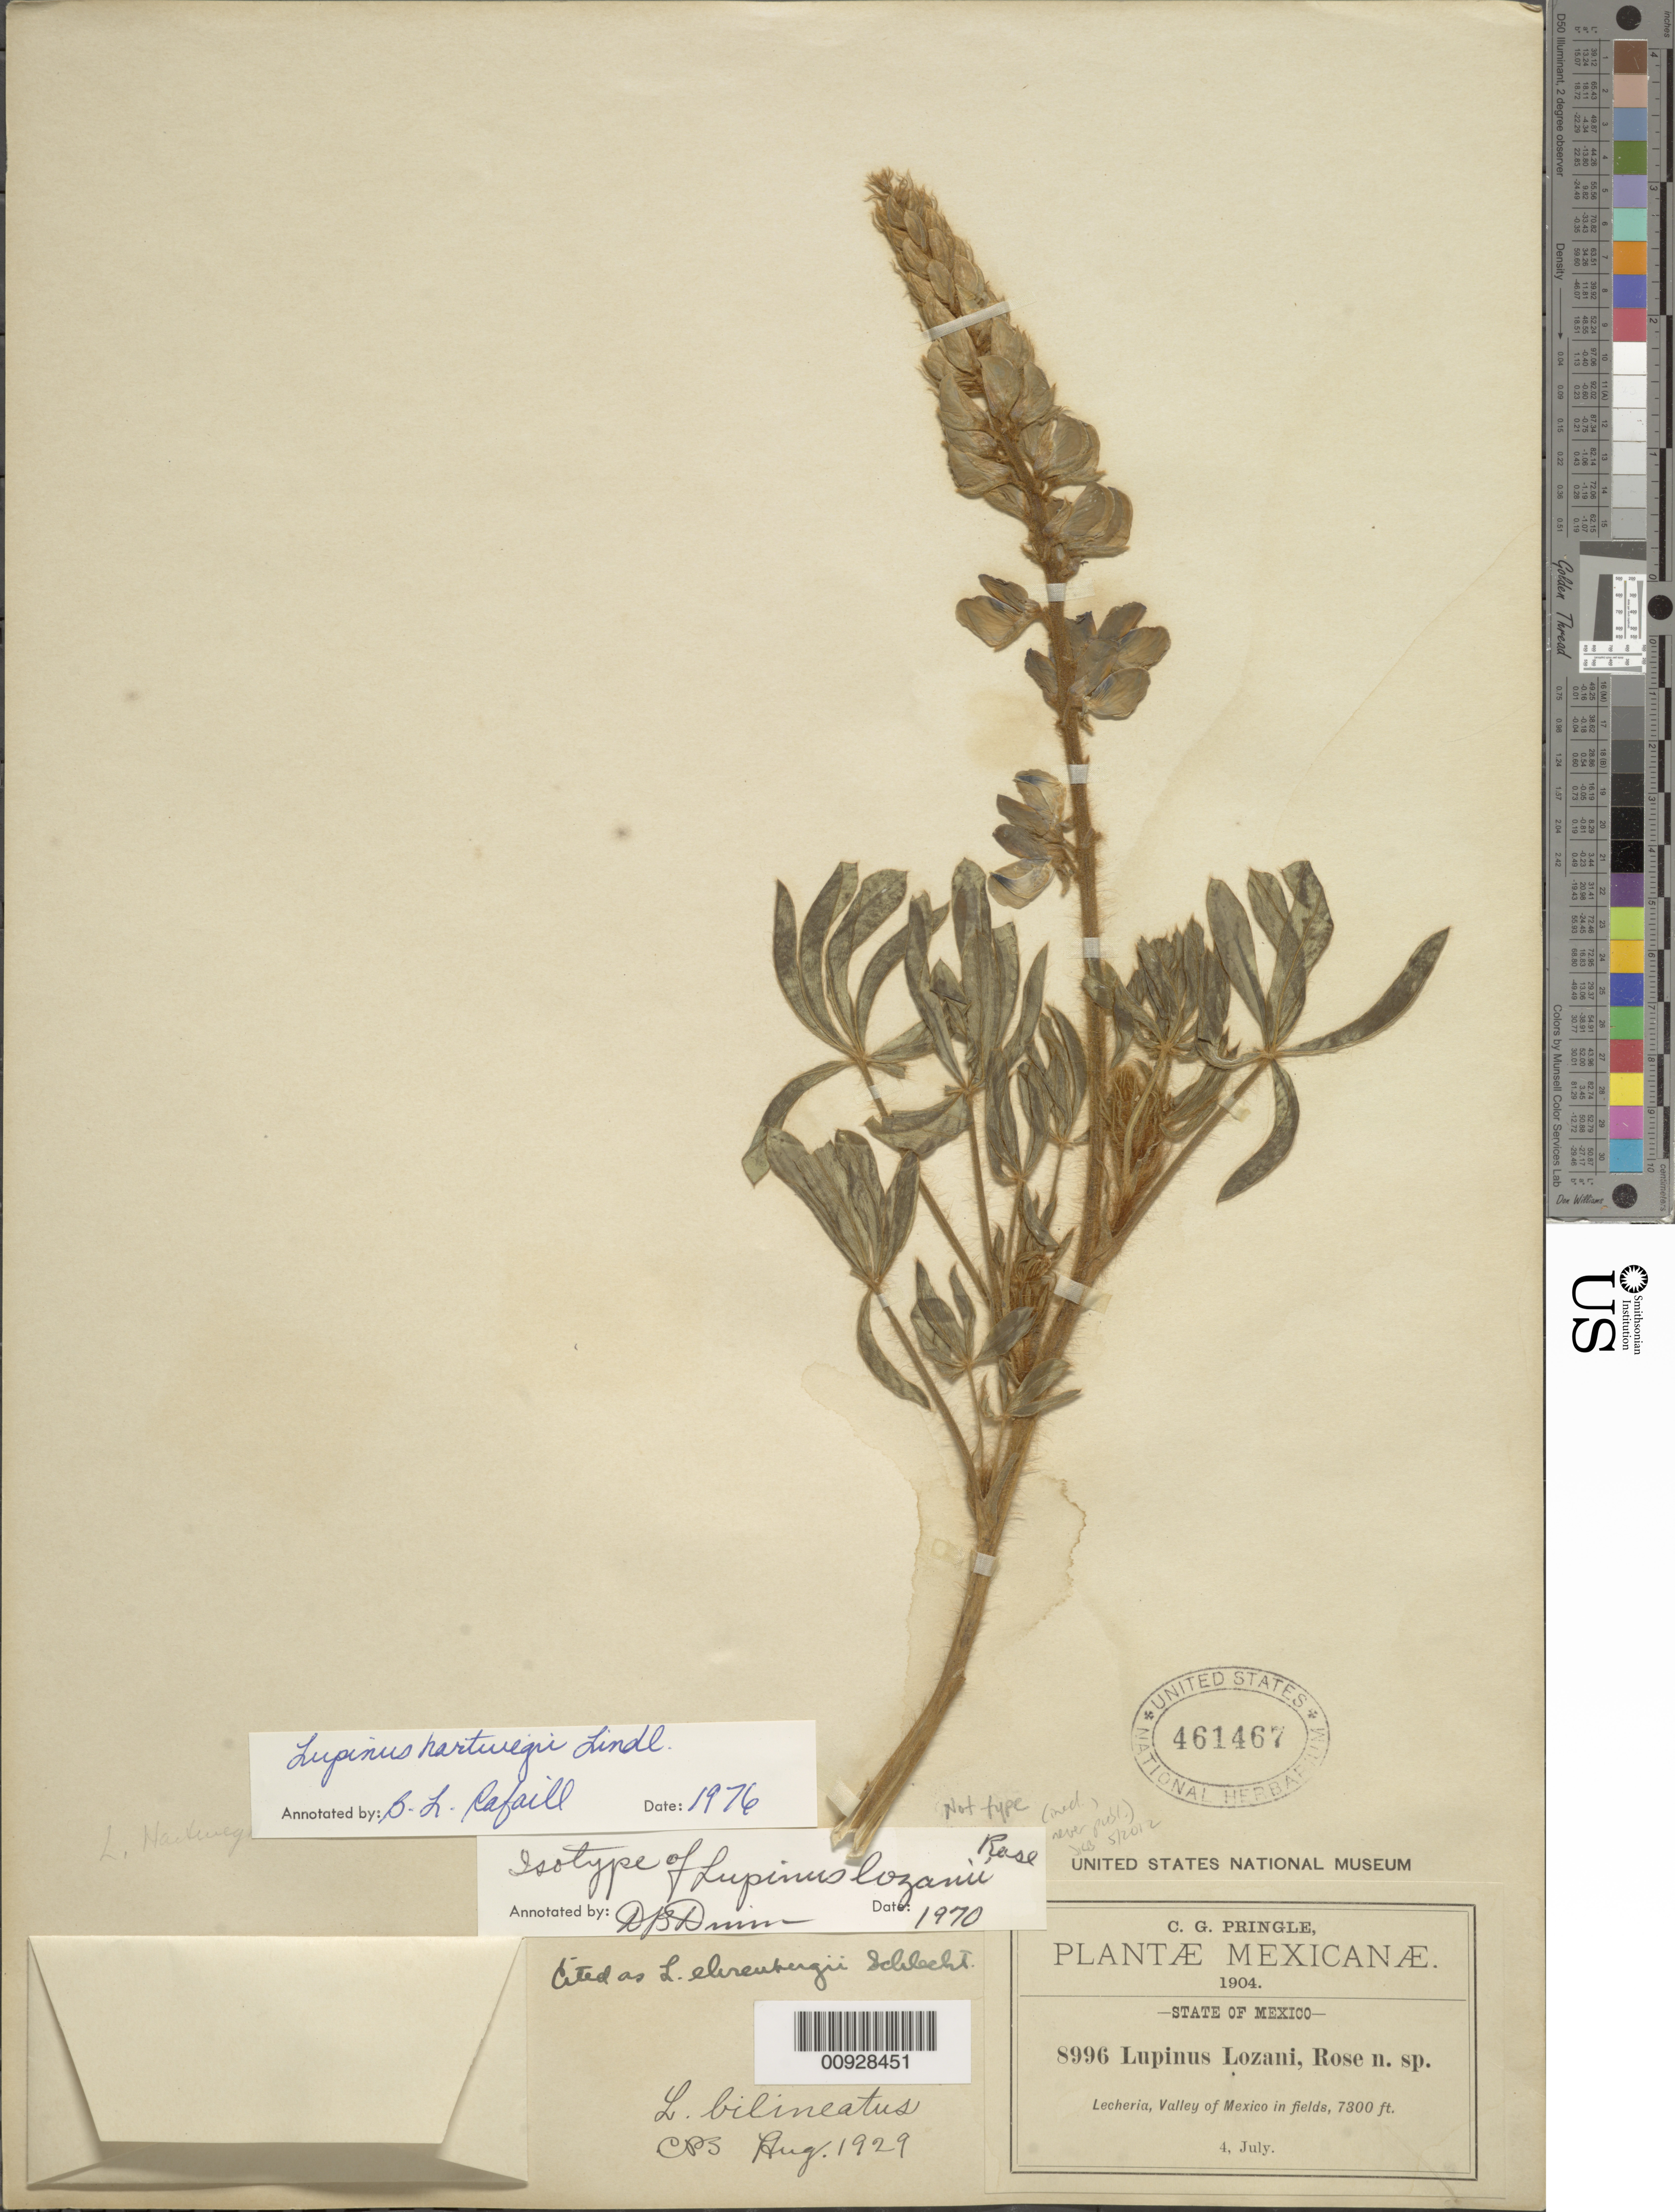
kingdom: Plantae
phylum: Tracheophyta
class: Magnoliopsida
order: Fabales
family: Fabaceae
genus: Lupinus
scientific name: Lupinus hartwegii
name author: Lindl.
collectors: C. G. Pringle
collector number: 8996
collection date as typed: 04 Jul 1904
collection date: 1904-07-04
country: Mexico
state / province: México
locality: Lecheria, Valley of Mexico.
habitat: In fields.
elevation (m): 2225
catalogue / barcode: US 461467